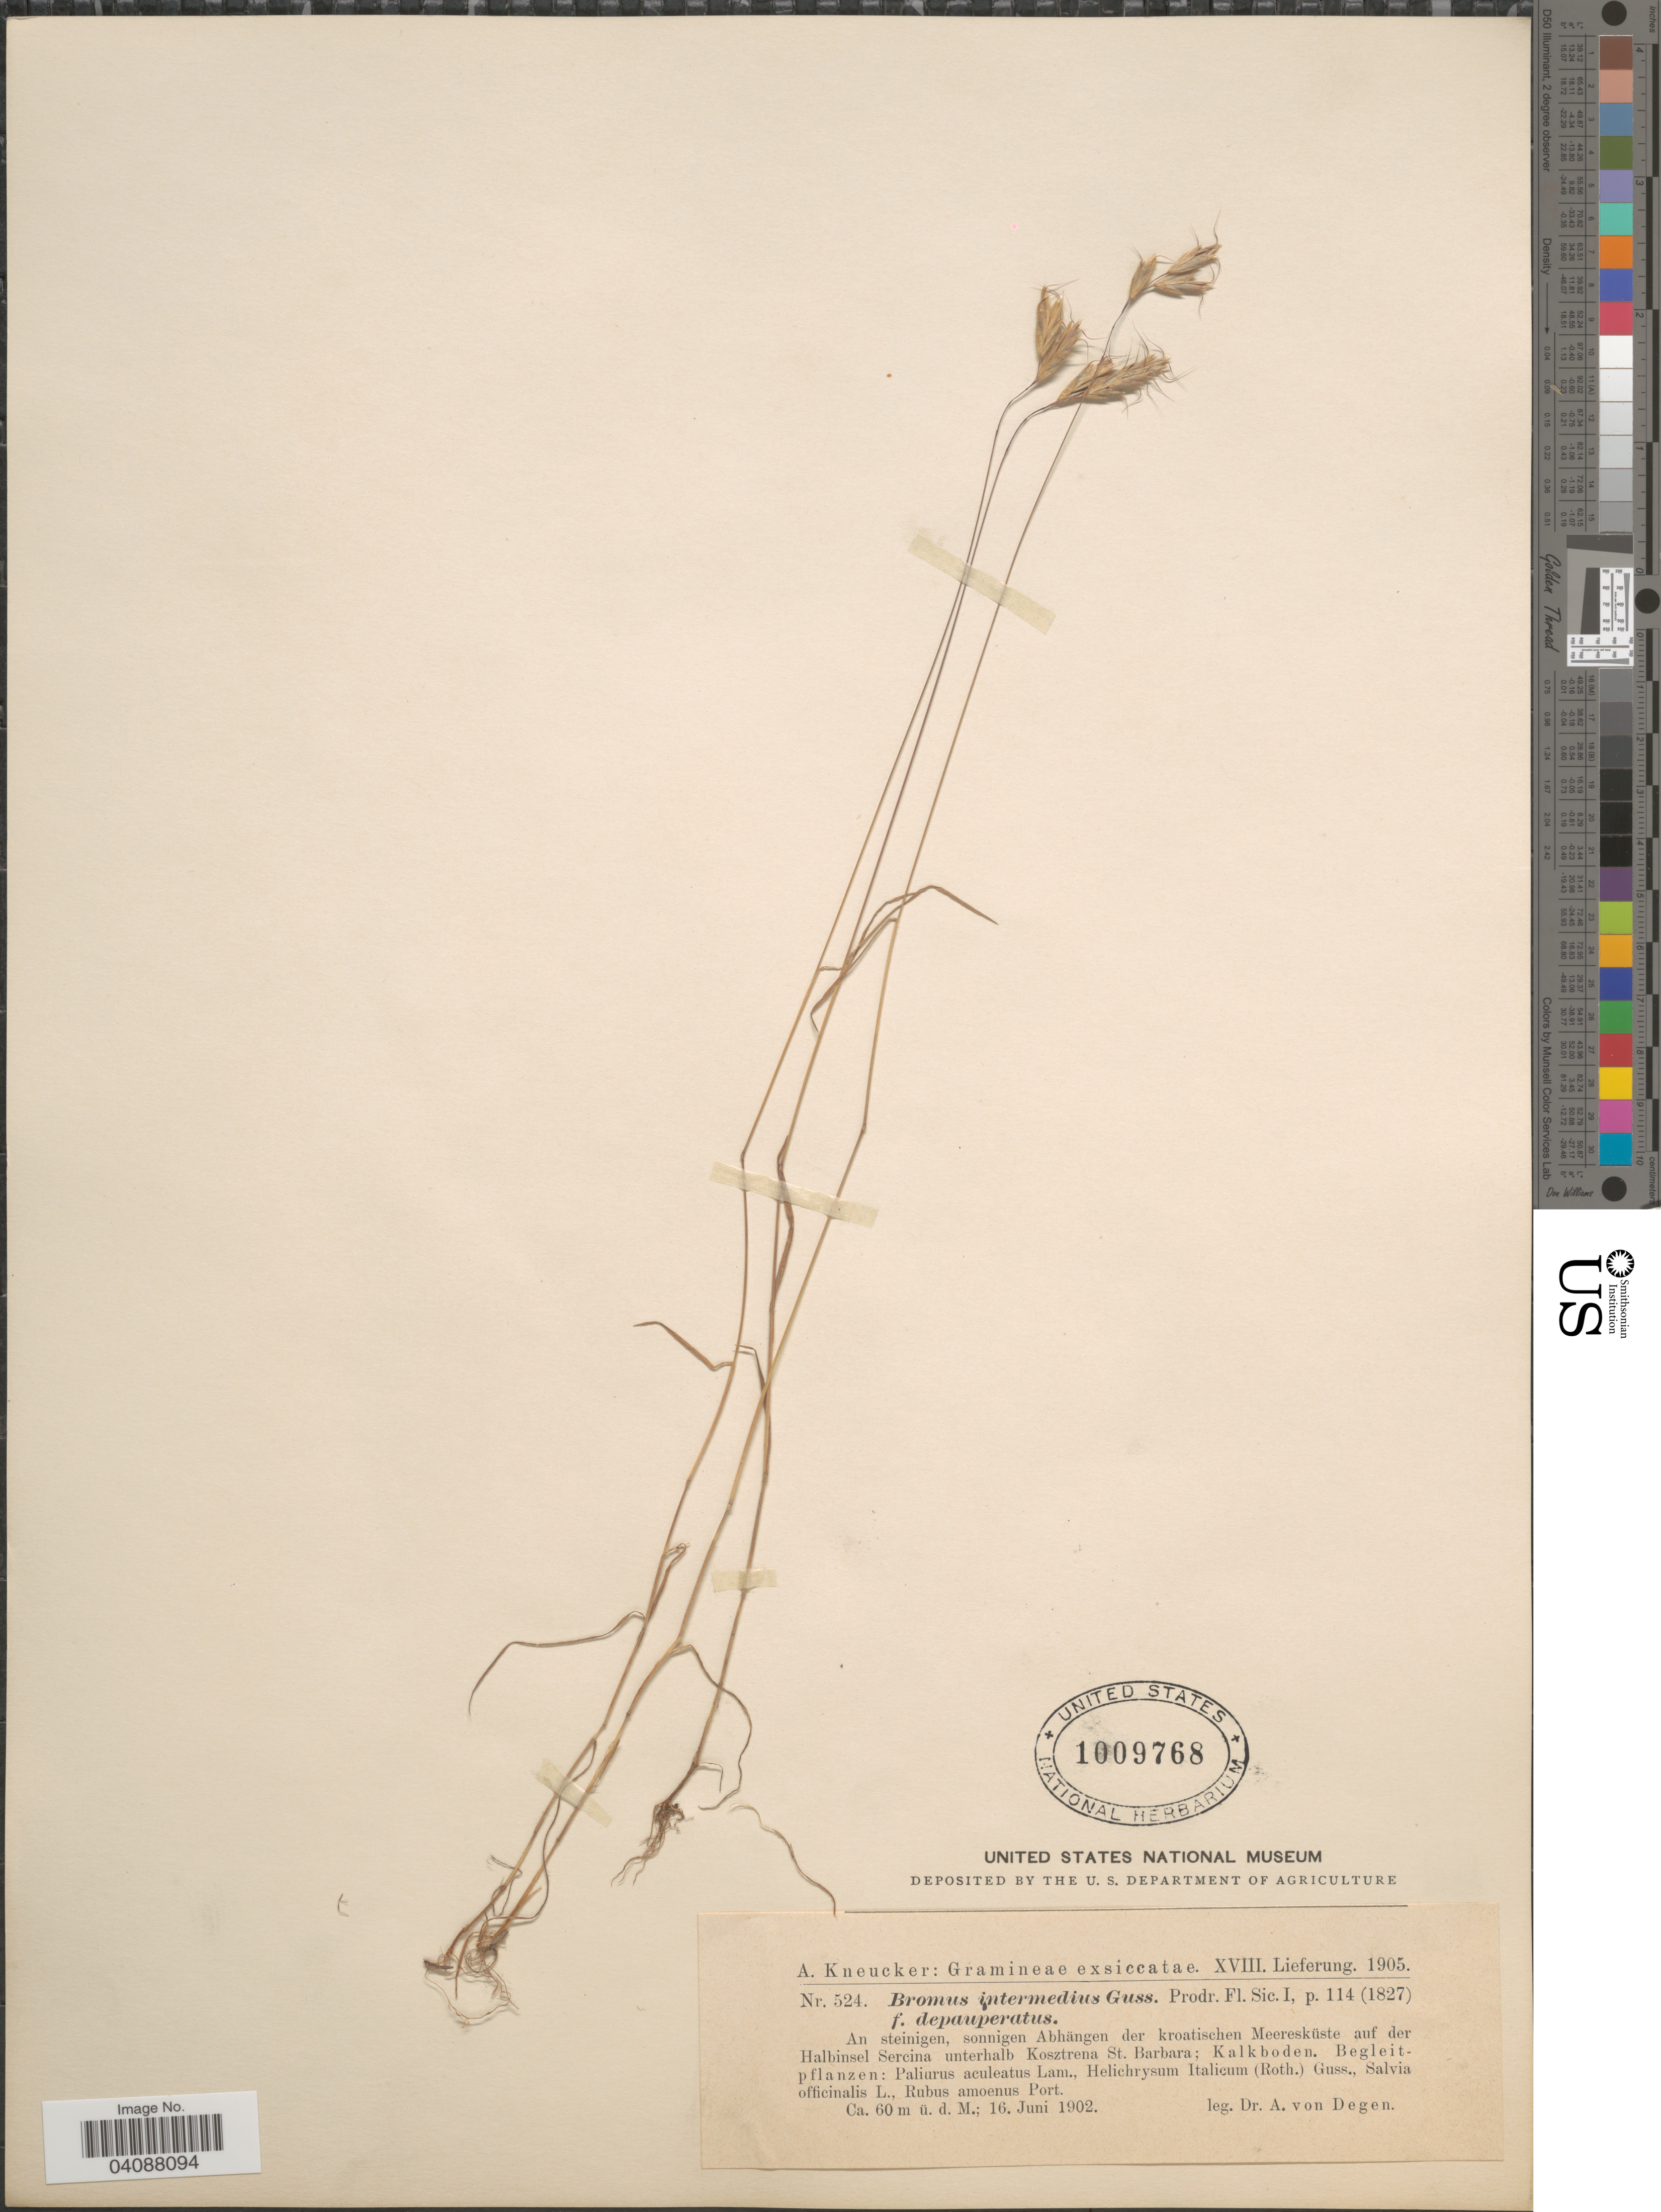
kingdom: Plantae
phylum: Tracheophyta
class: Liliopsida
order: Poales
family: Poaceae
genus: Bromus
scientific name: Bromus intermedius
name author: Gussone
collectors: A. von Degen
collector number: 524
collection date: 1902-06-16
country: Croatia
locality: An steinigen, sonnigen Abhängen der kroatischen Meeresküste auf der Halbinsel Sercina unterhalb Kosztrena St. Barbara; Kalkboden.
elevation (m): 60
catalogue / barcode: US 1009768